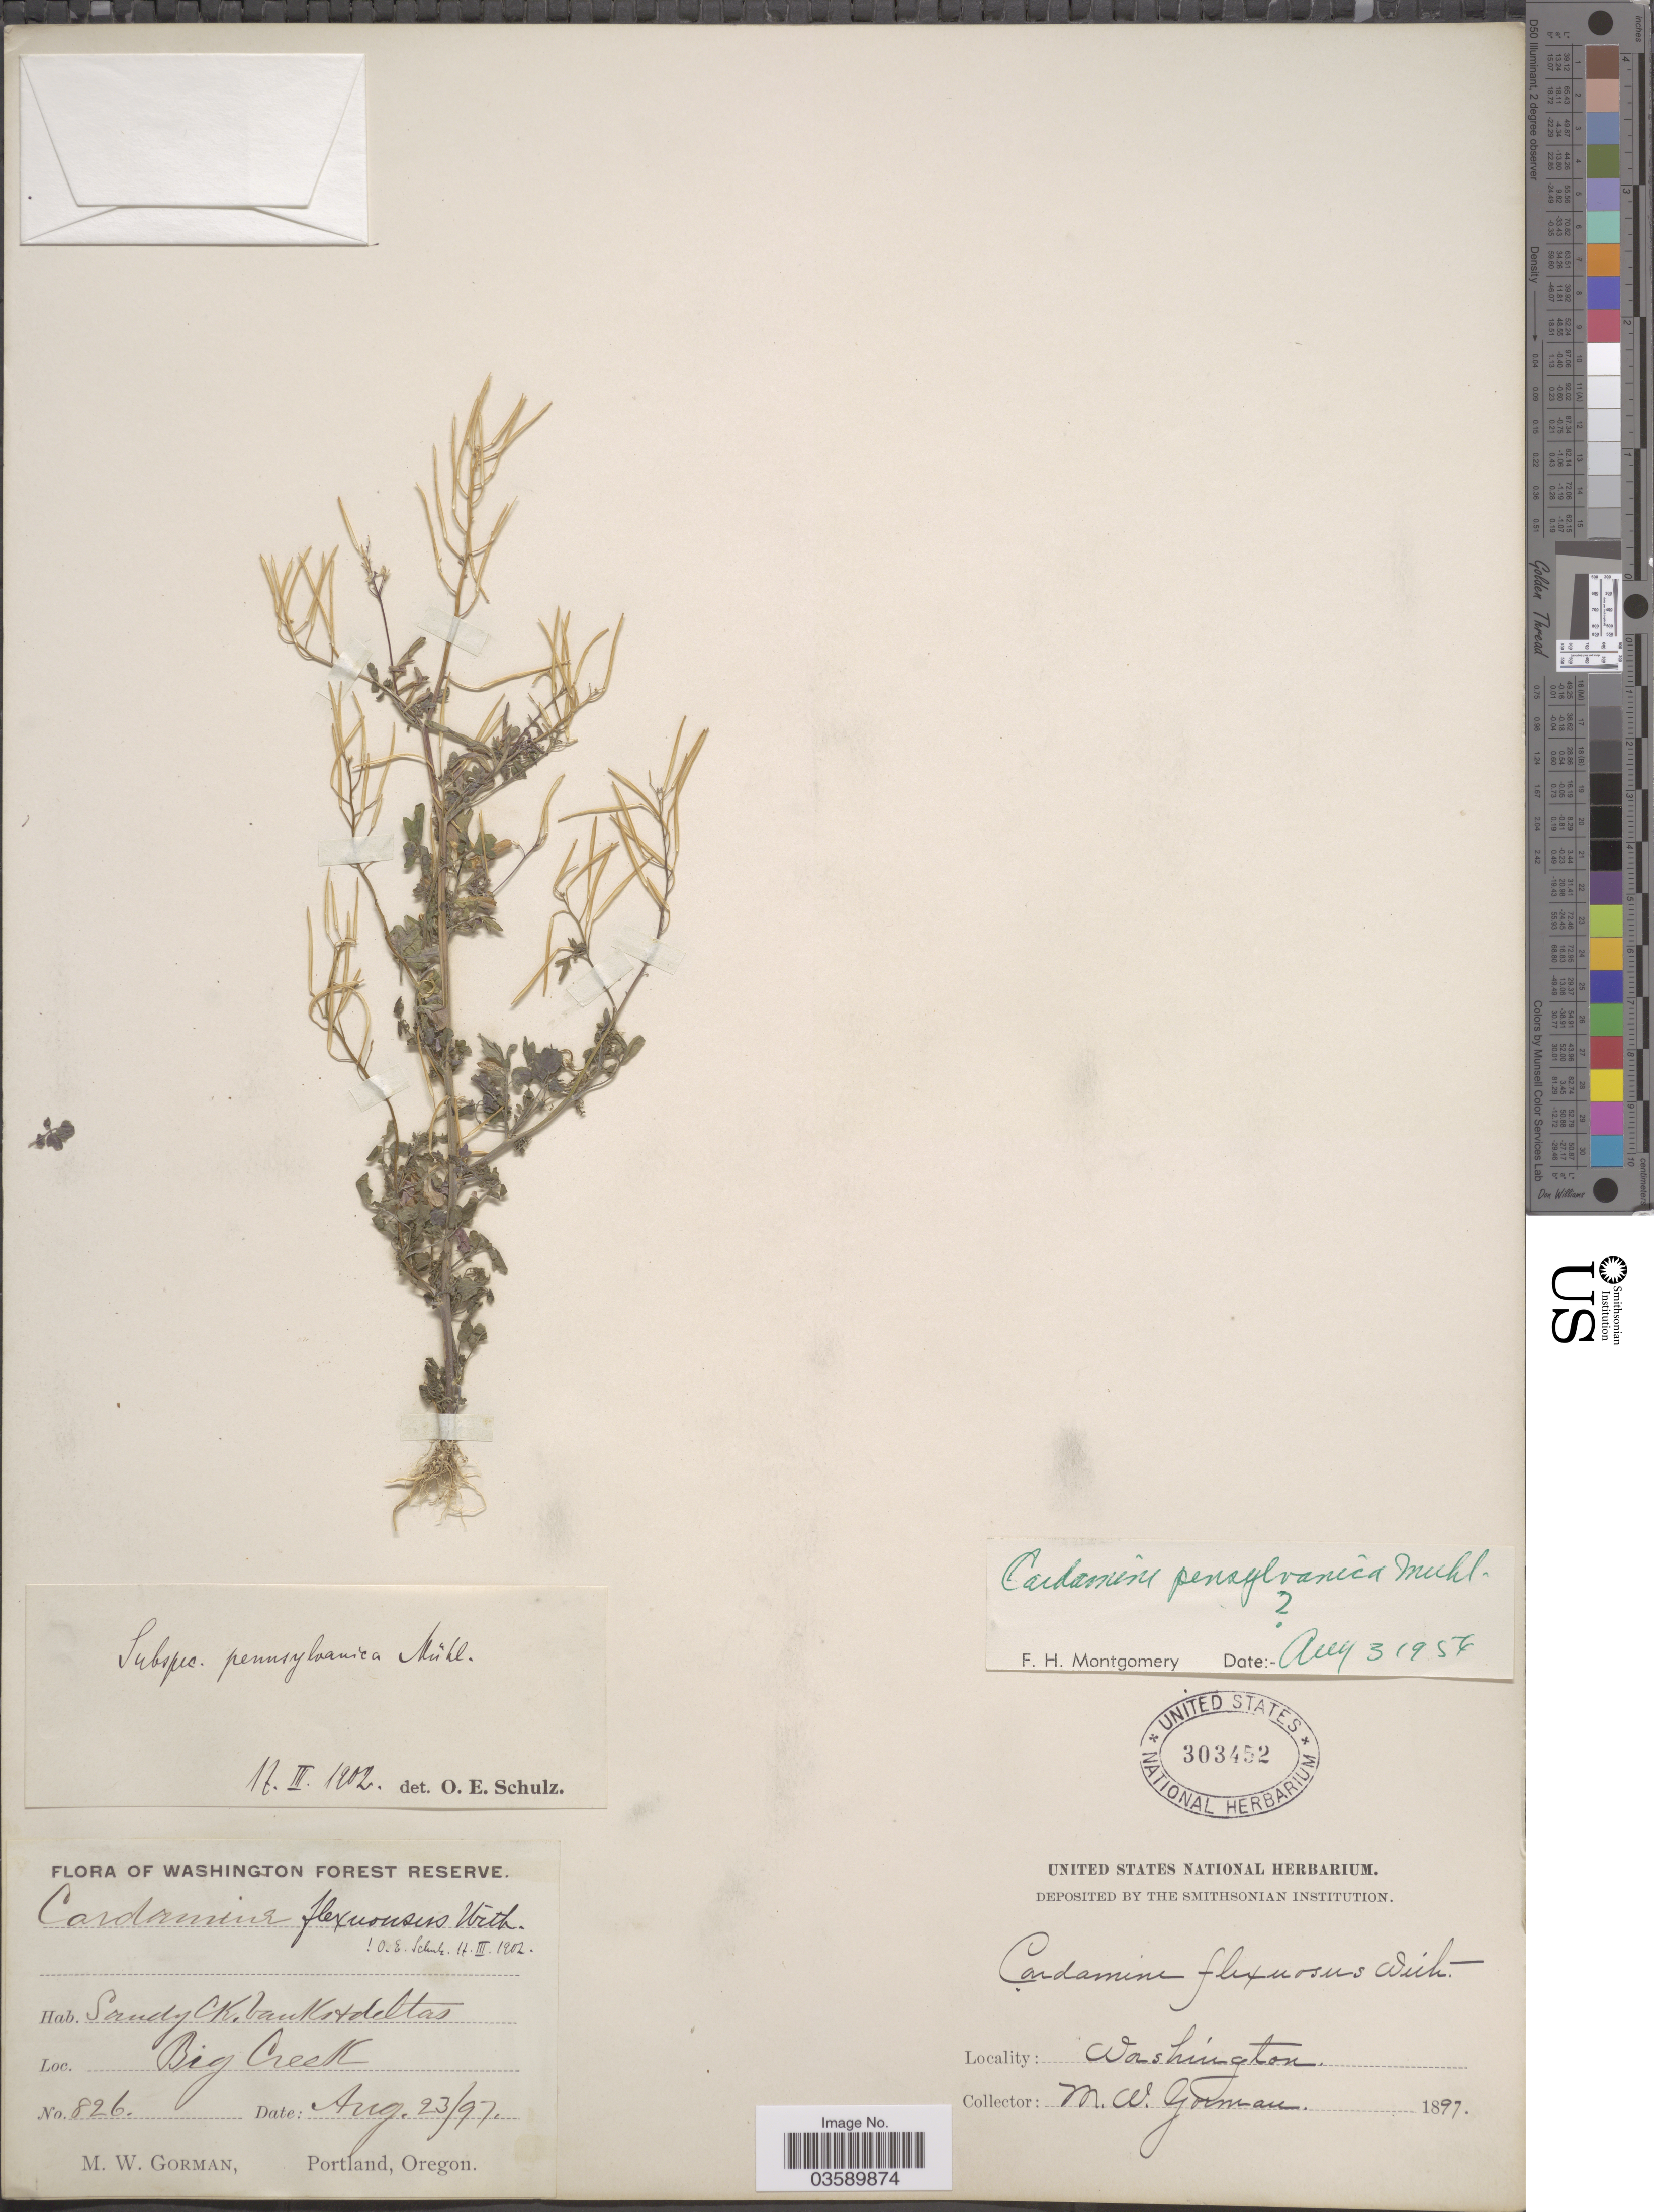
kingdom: Plantae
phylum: Tracheophyta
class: Magnoliopsida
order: Brassicales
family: Brassicaceae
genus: Cardamine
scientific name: Cardamine pensylvanica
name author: Muhl. ex Willd.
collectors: M. W. Gorman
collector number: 826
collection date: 1897-08-23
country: United States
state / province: Washington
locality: Washington Forest Reserve. Big Creek.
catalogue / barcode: US 303452